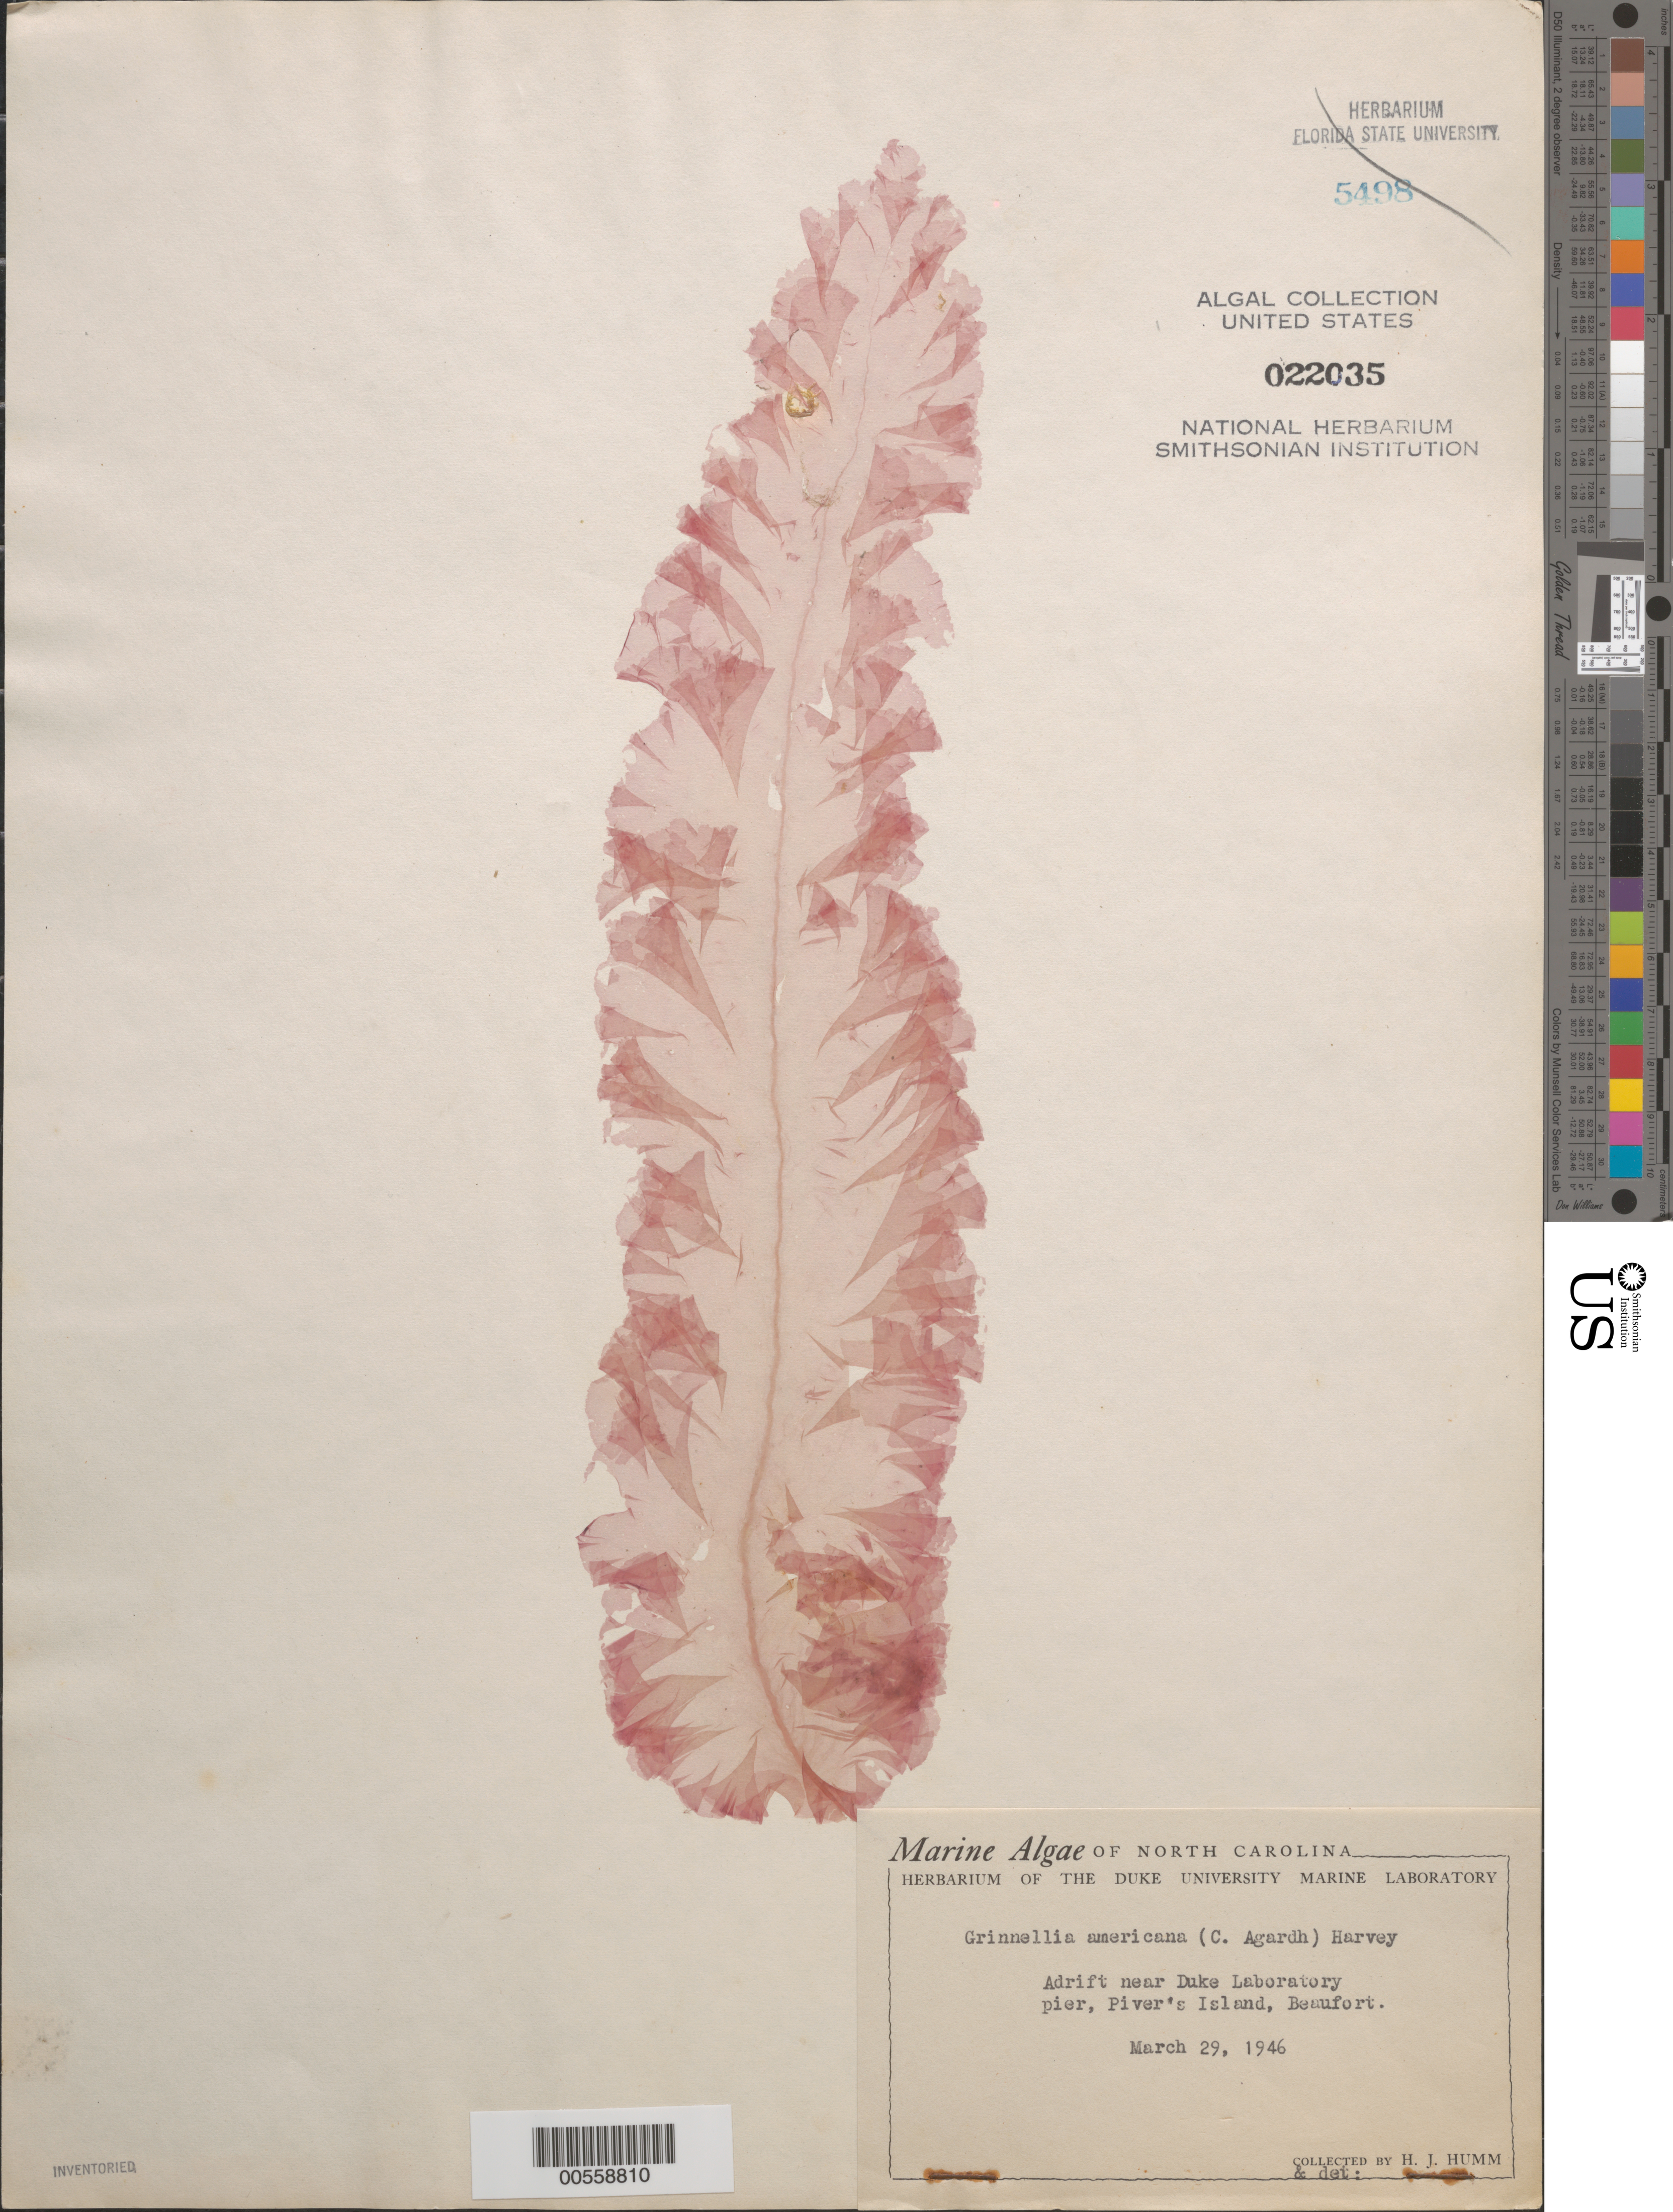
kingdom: Plantae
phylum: Rhodophyta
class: Florideophyceae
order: Ceramiales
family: Delesseriaceae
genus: Grinnellia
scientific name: Grinnellia americana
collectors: H. J. Humm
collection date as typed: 29 Mar 1946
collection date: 1946-03-29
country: United States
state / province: North Carolina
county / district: Carteret County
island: Pivers Island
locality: Beaufort, near Duke University laboratory pier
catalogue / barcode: US 22035